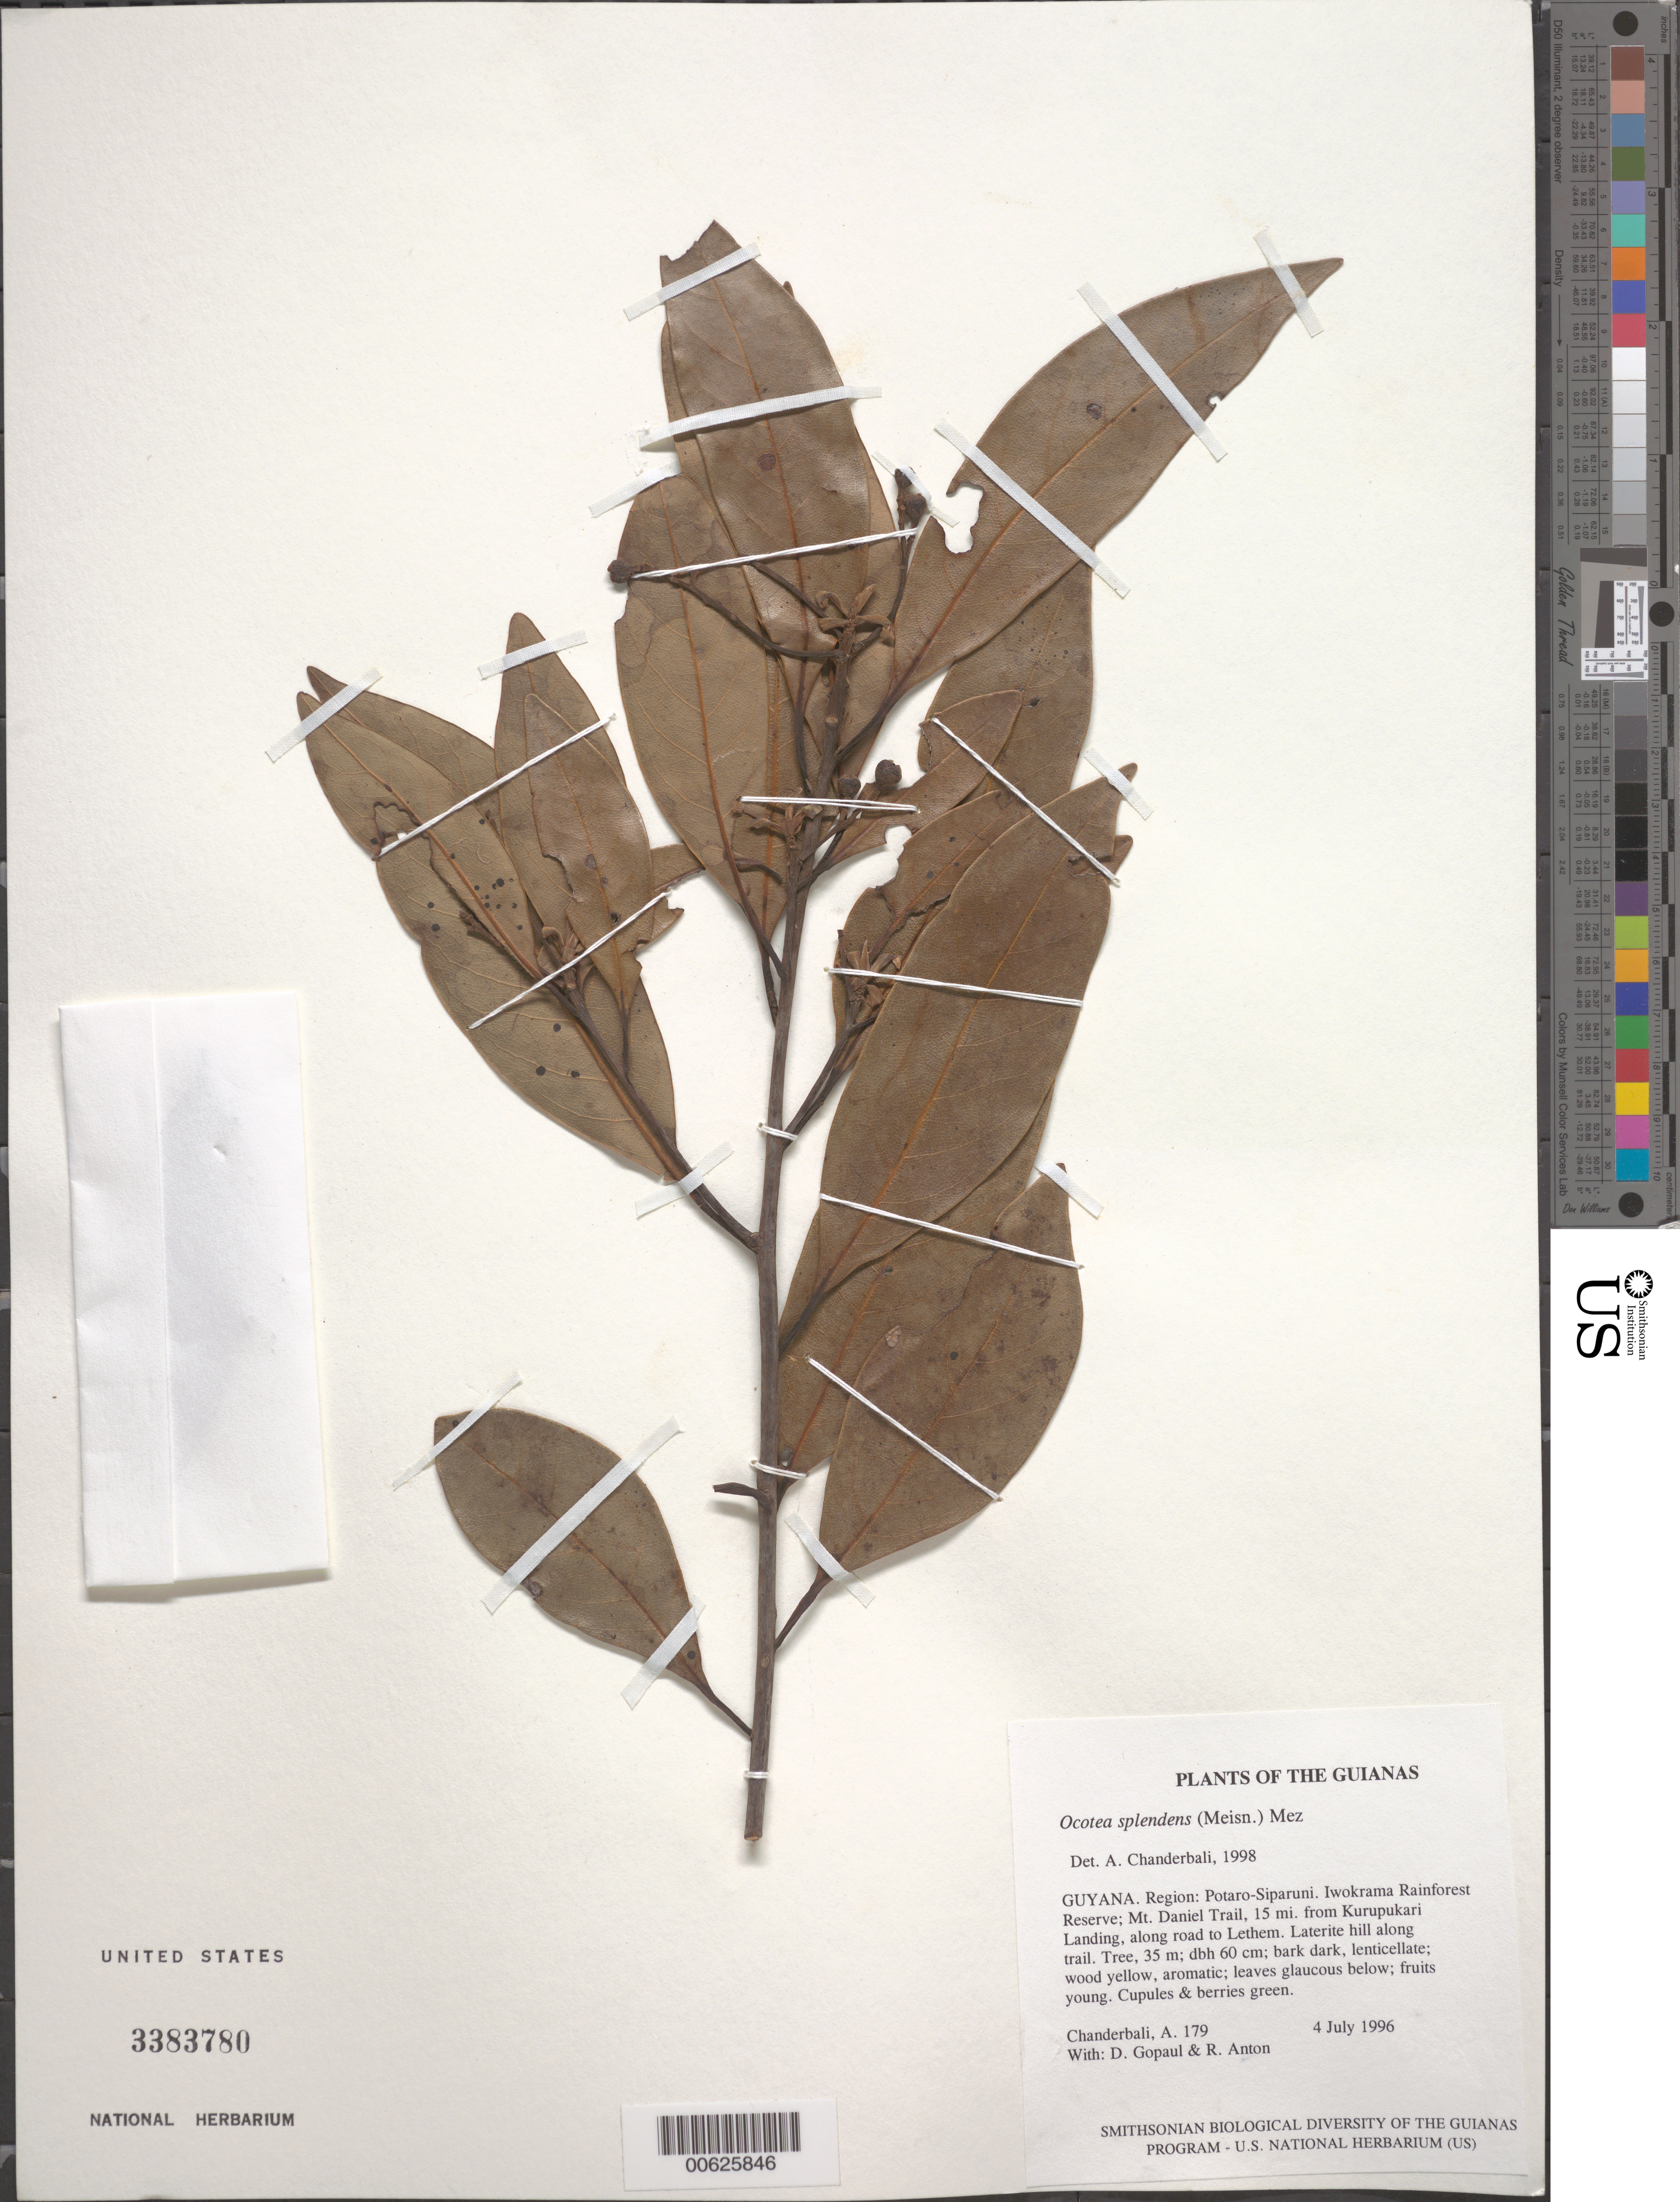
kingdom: Plantae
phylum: Tracheophyta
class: Magnoliopsida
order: Laurales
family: Lauraceae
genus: Ocotea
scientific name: Ocotea splendens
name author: (Meisn.) Baill.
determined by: Chanderbali, Andre Shashi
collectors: A. S. Chanderbali, D. Gopaul & R. Anton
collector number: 179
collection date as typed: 4 July 1996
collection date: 1996-07-04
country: Guyana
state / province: Potaro-Siparuni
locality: Iwokrama Rainforest Reserve; Mt. Daniel Trail, 15 mi. from Kurupukari Landing, along road to Lethem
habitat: Laterite hill along trail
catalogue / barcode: US 3383780